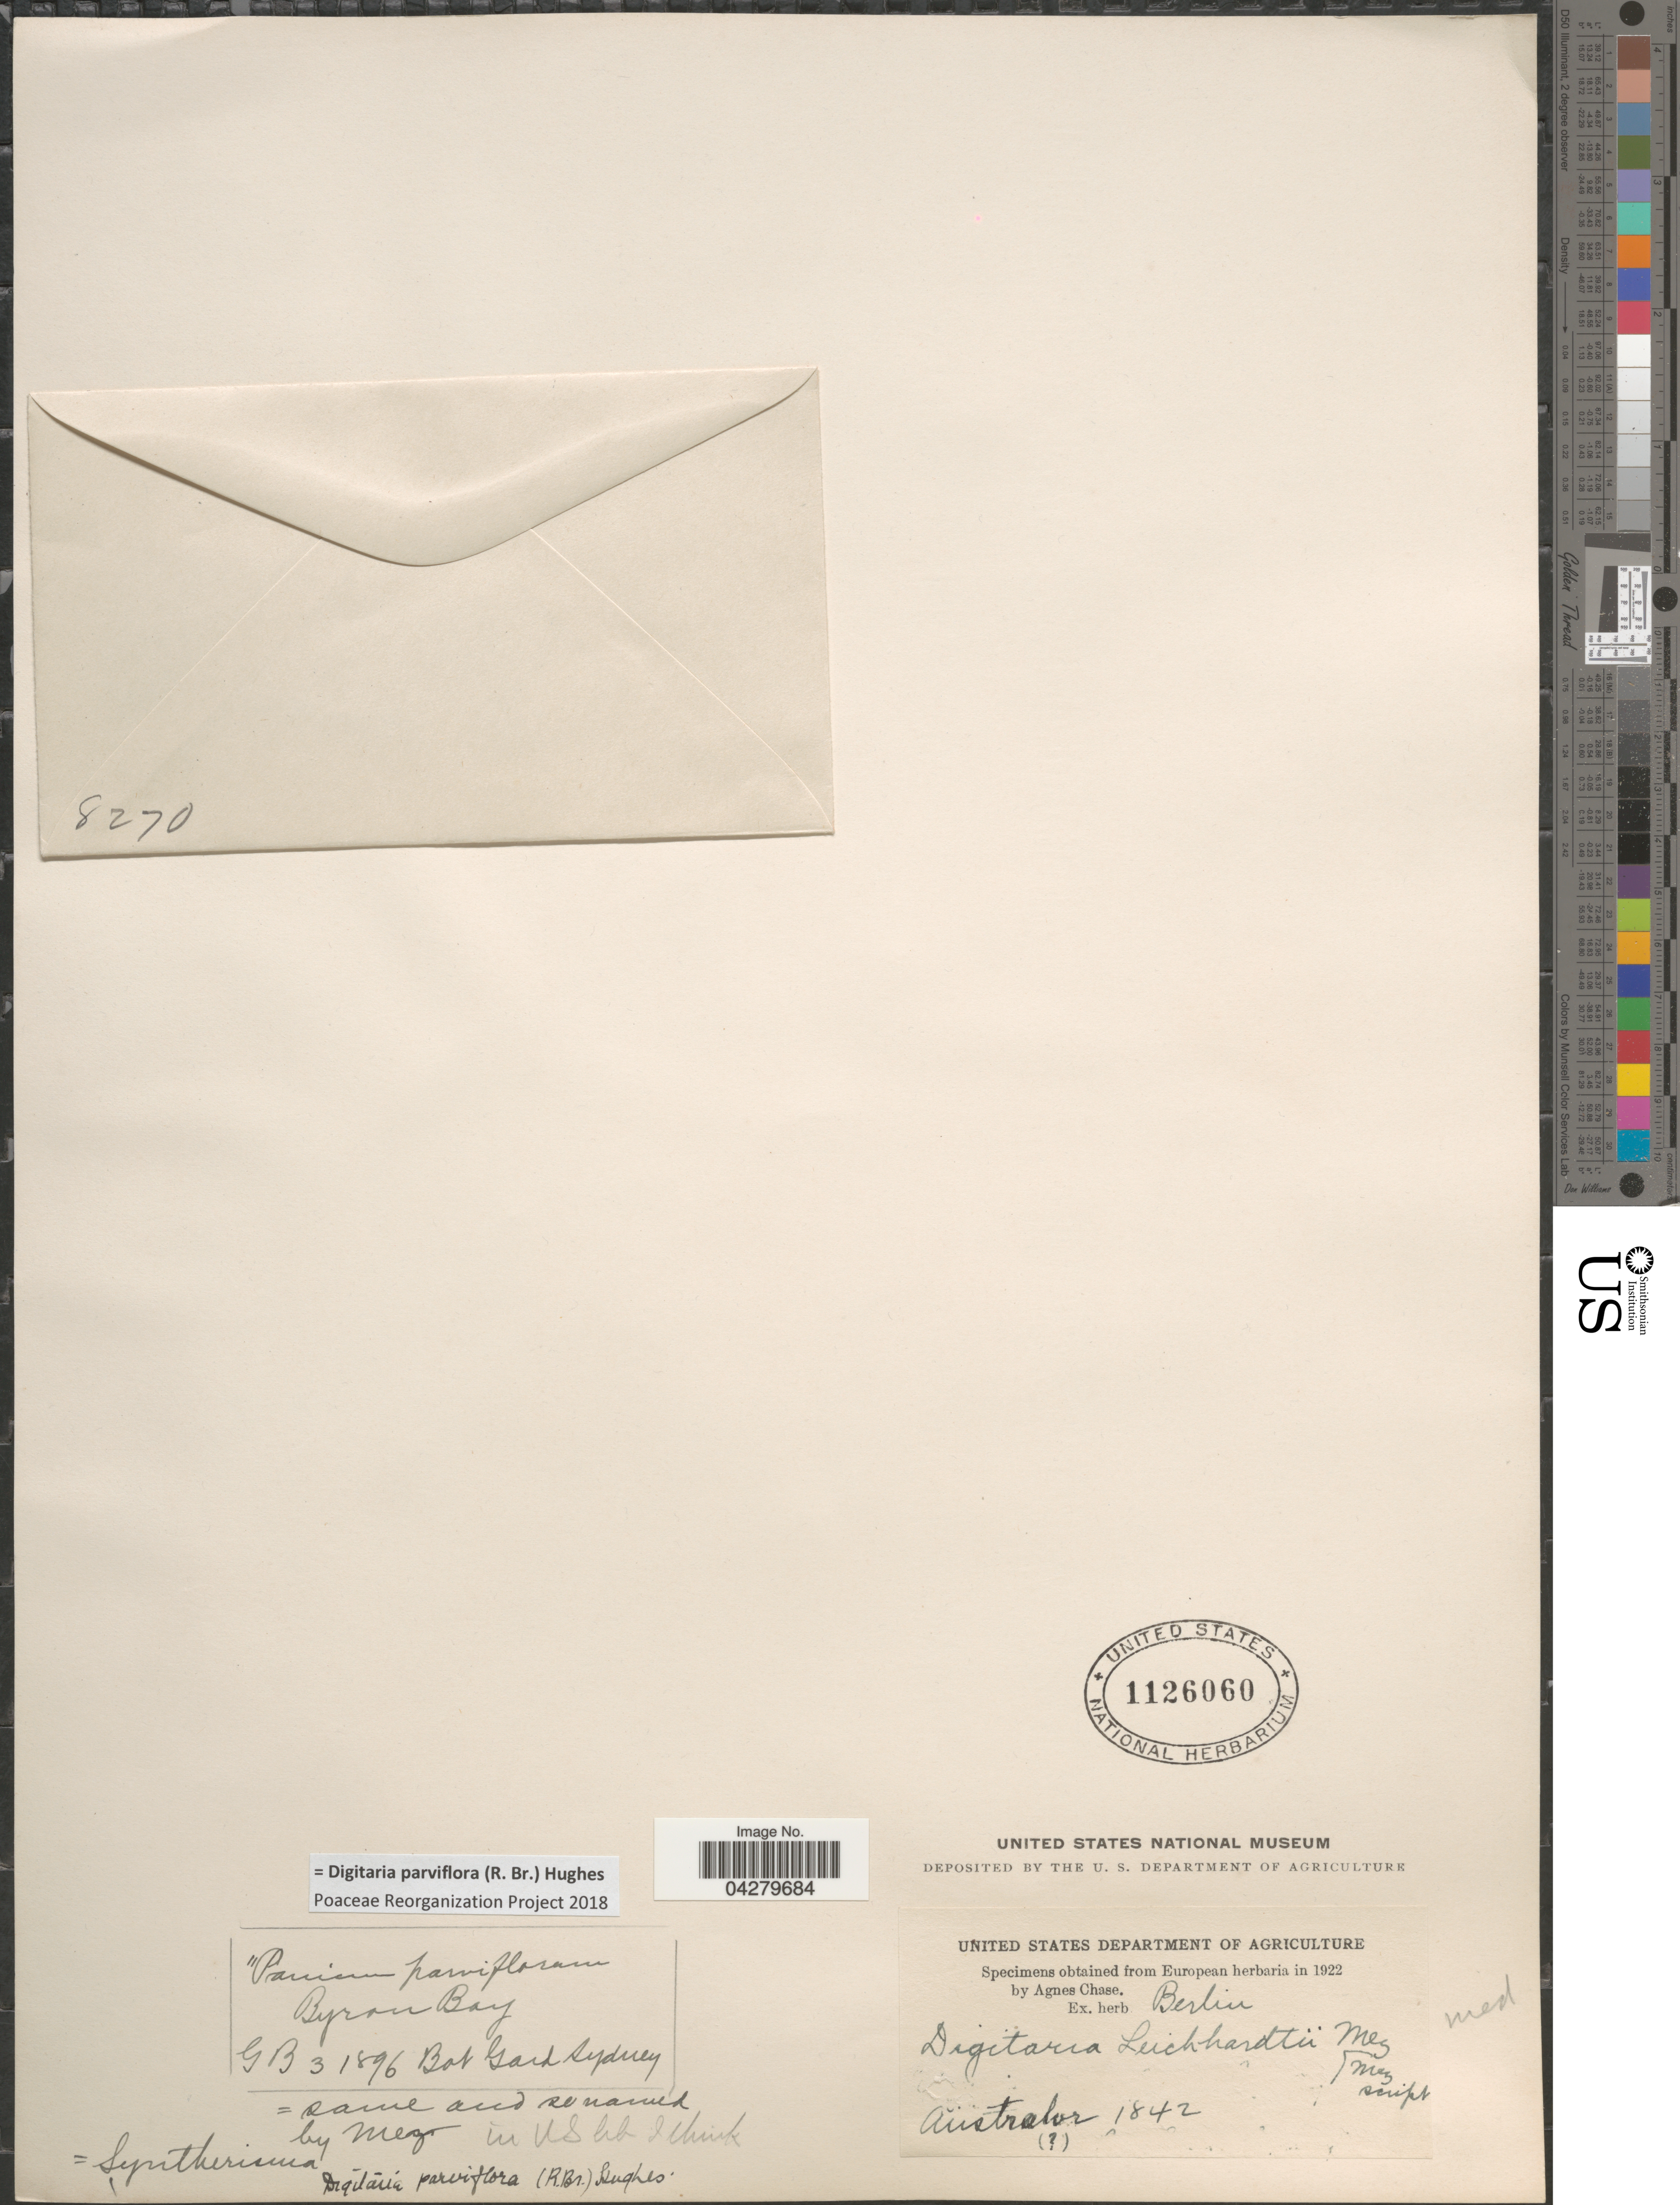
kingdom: Plantae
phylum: Tracheophyta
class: Liliopsida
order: Poales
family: Poaceae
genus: Digitaria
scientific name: Digitaria parviflora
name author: (R. Br.) Hughes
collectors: Asutralor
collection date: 1842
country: Germany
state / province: Berlin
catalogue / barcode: US 1126060-2